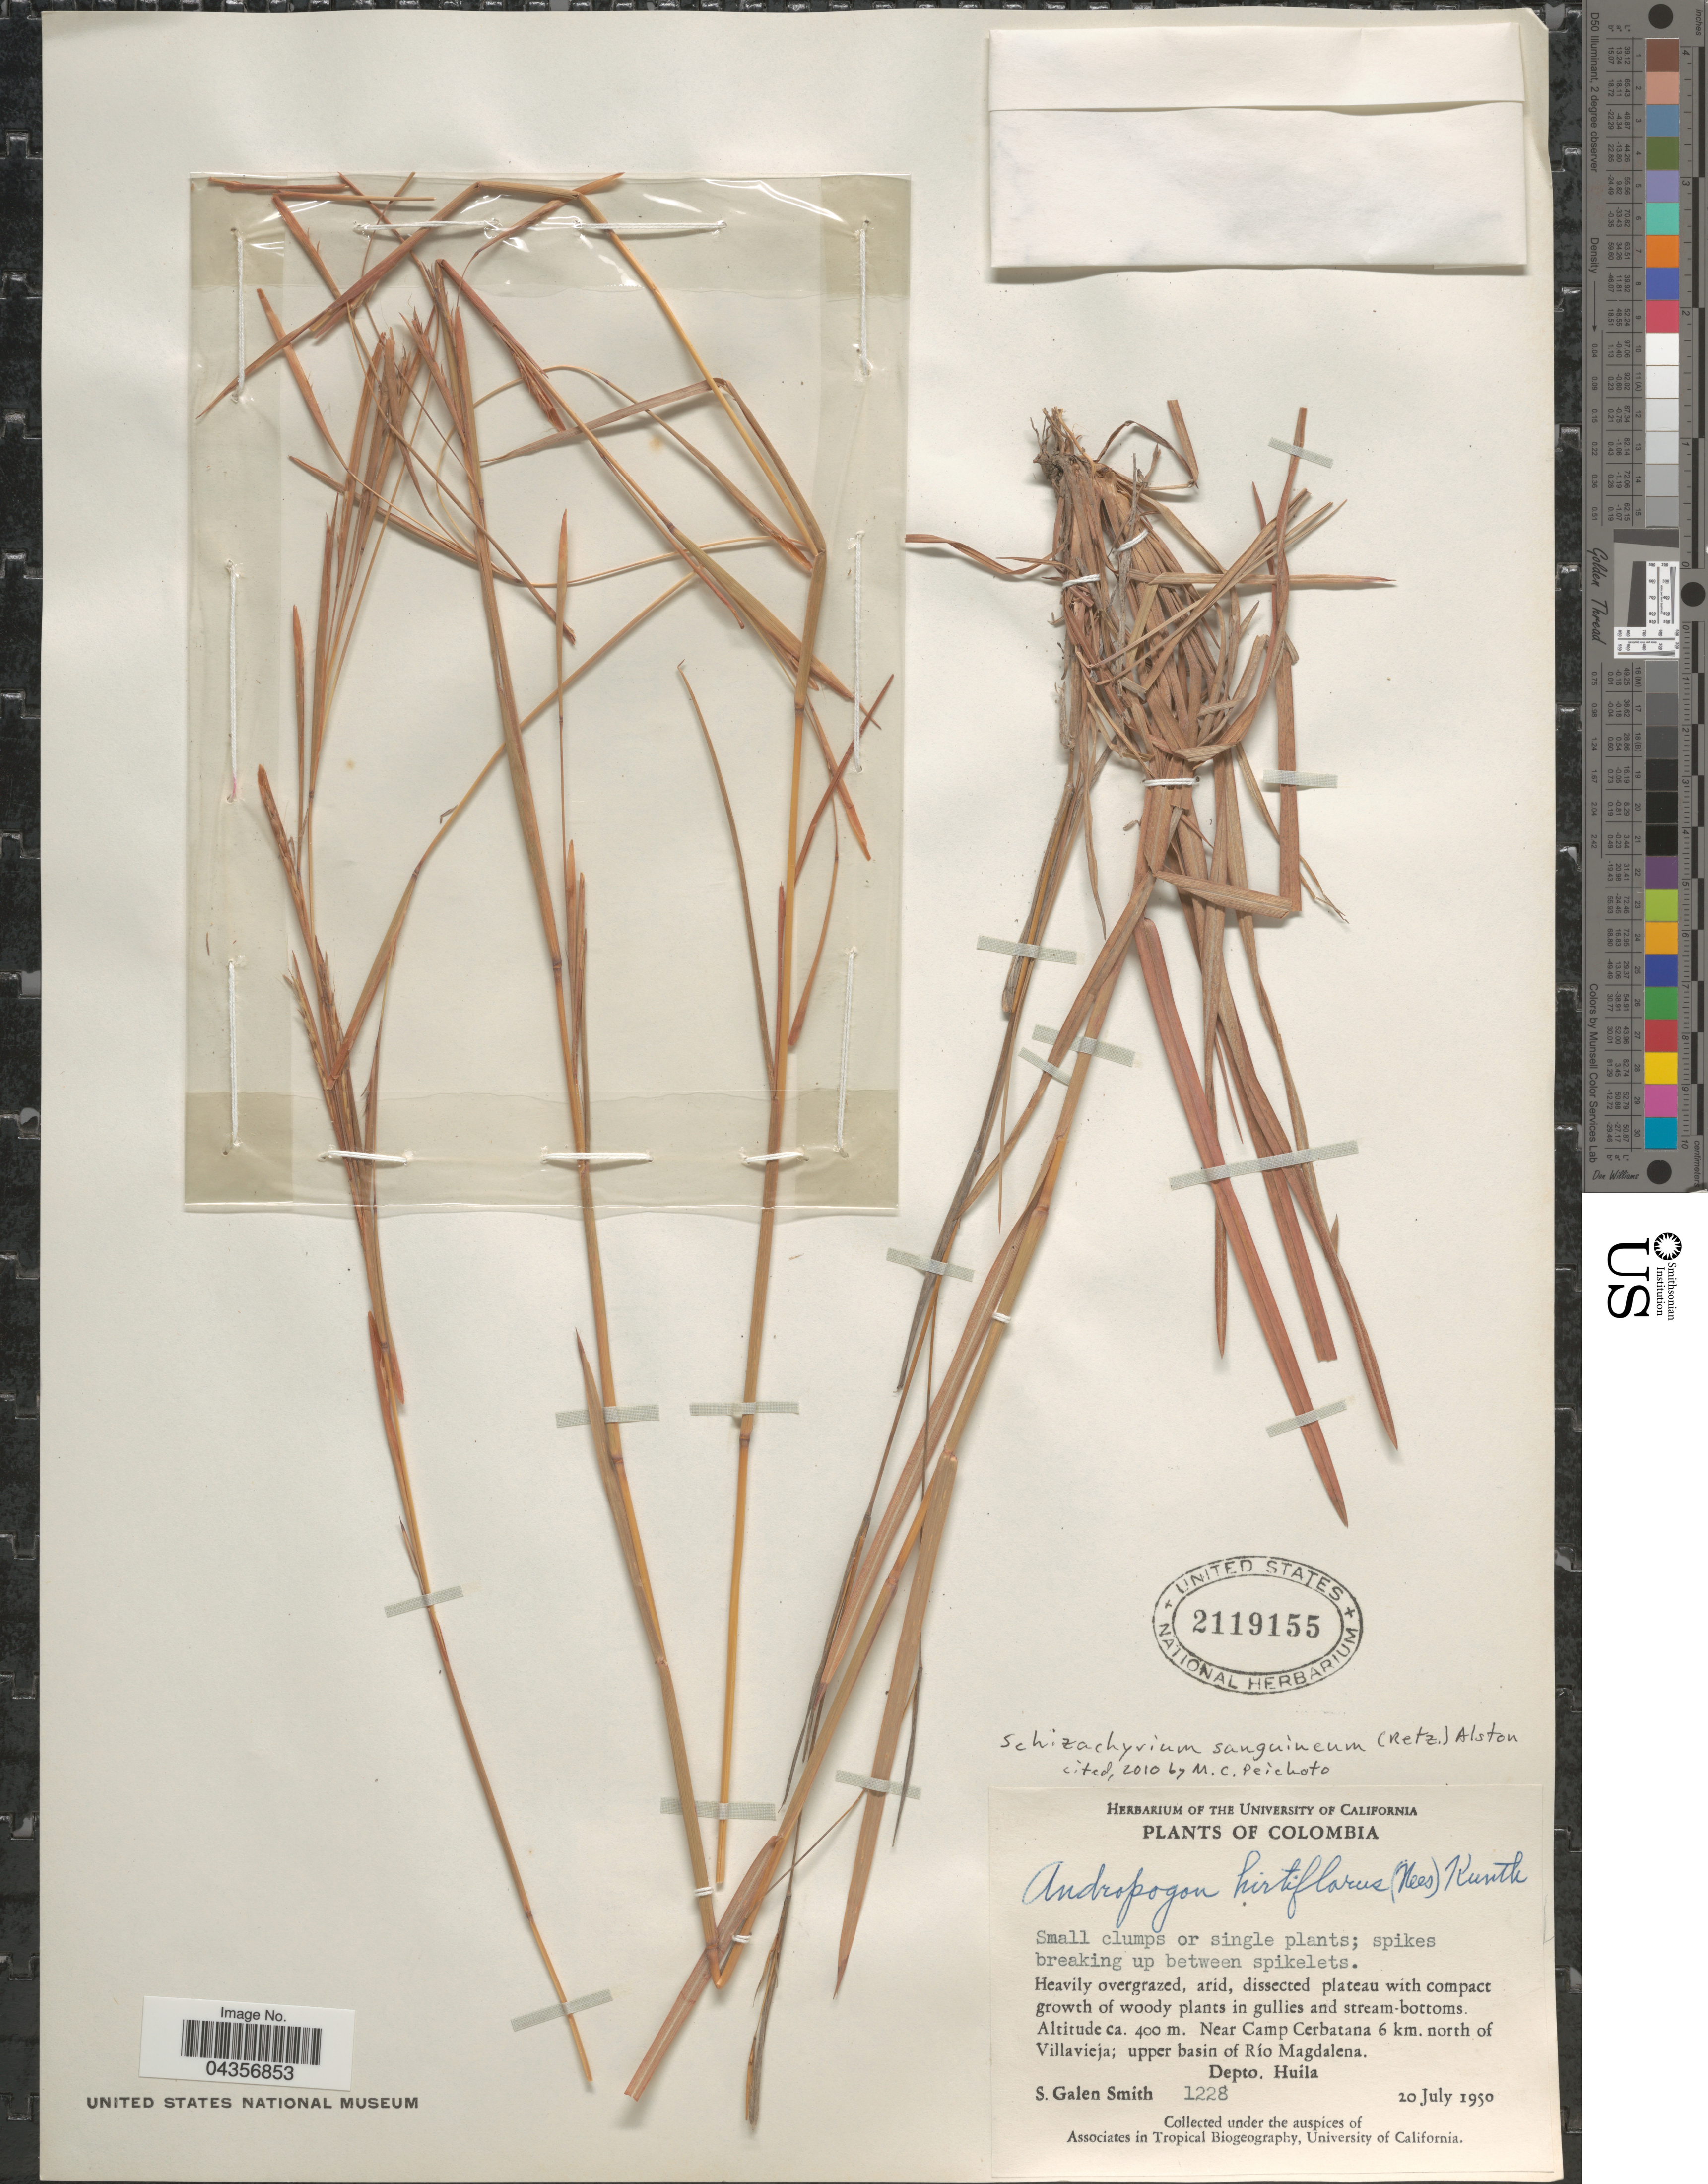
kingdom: Plantae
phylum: Tracheophyta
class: Liliopsida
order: Poales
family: Poaceae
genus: Schizachyrium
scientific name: Schizachyrium sanguineum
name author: (Retz.) Alston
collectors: S. G. Smith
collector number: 1228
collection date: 1950-07-20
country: Colombia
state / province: Huila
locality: Near Camp Cerbatana 6 km. north of Villavieja; upper basin of Río Magdalena. Depto. Huila.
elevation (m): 400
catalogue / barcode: US 2119155